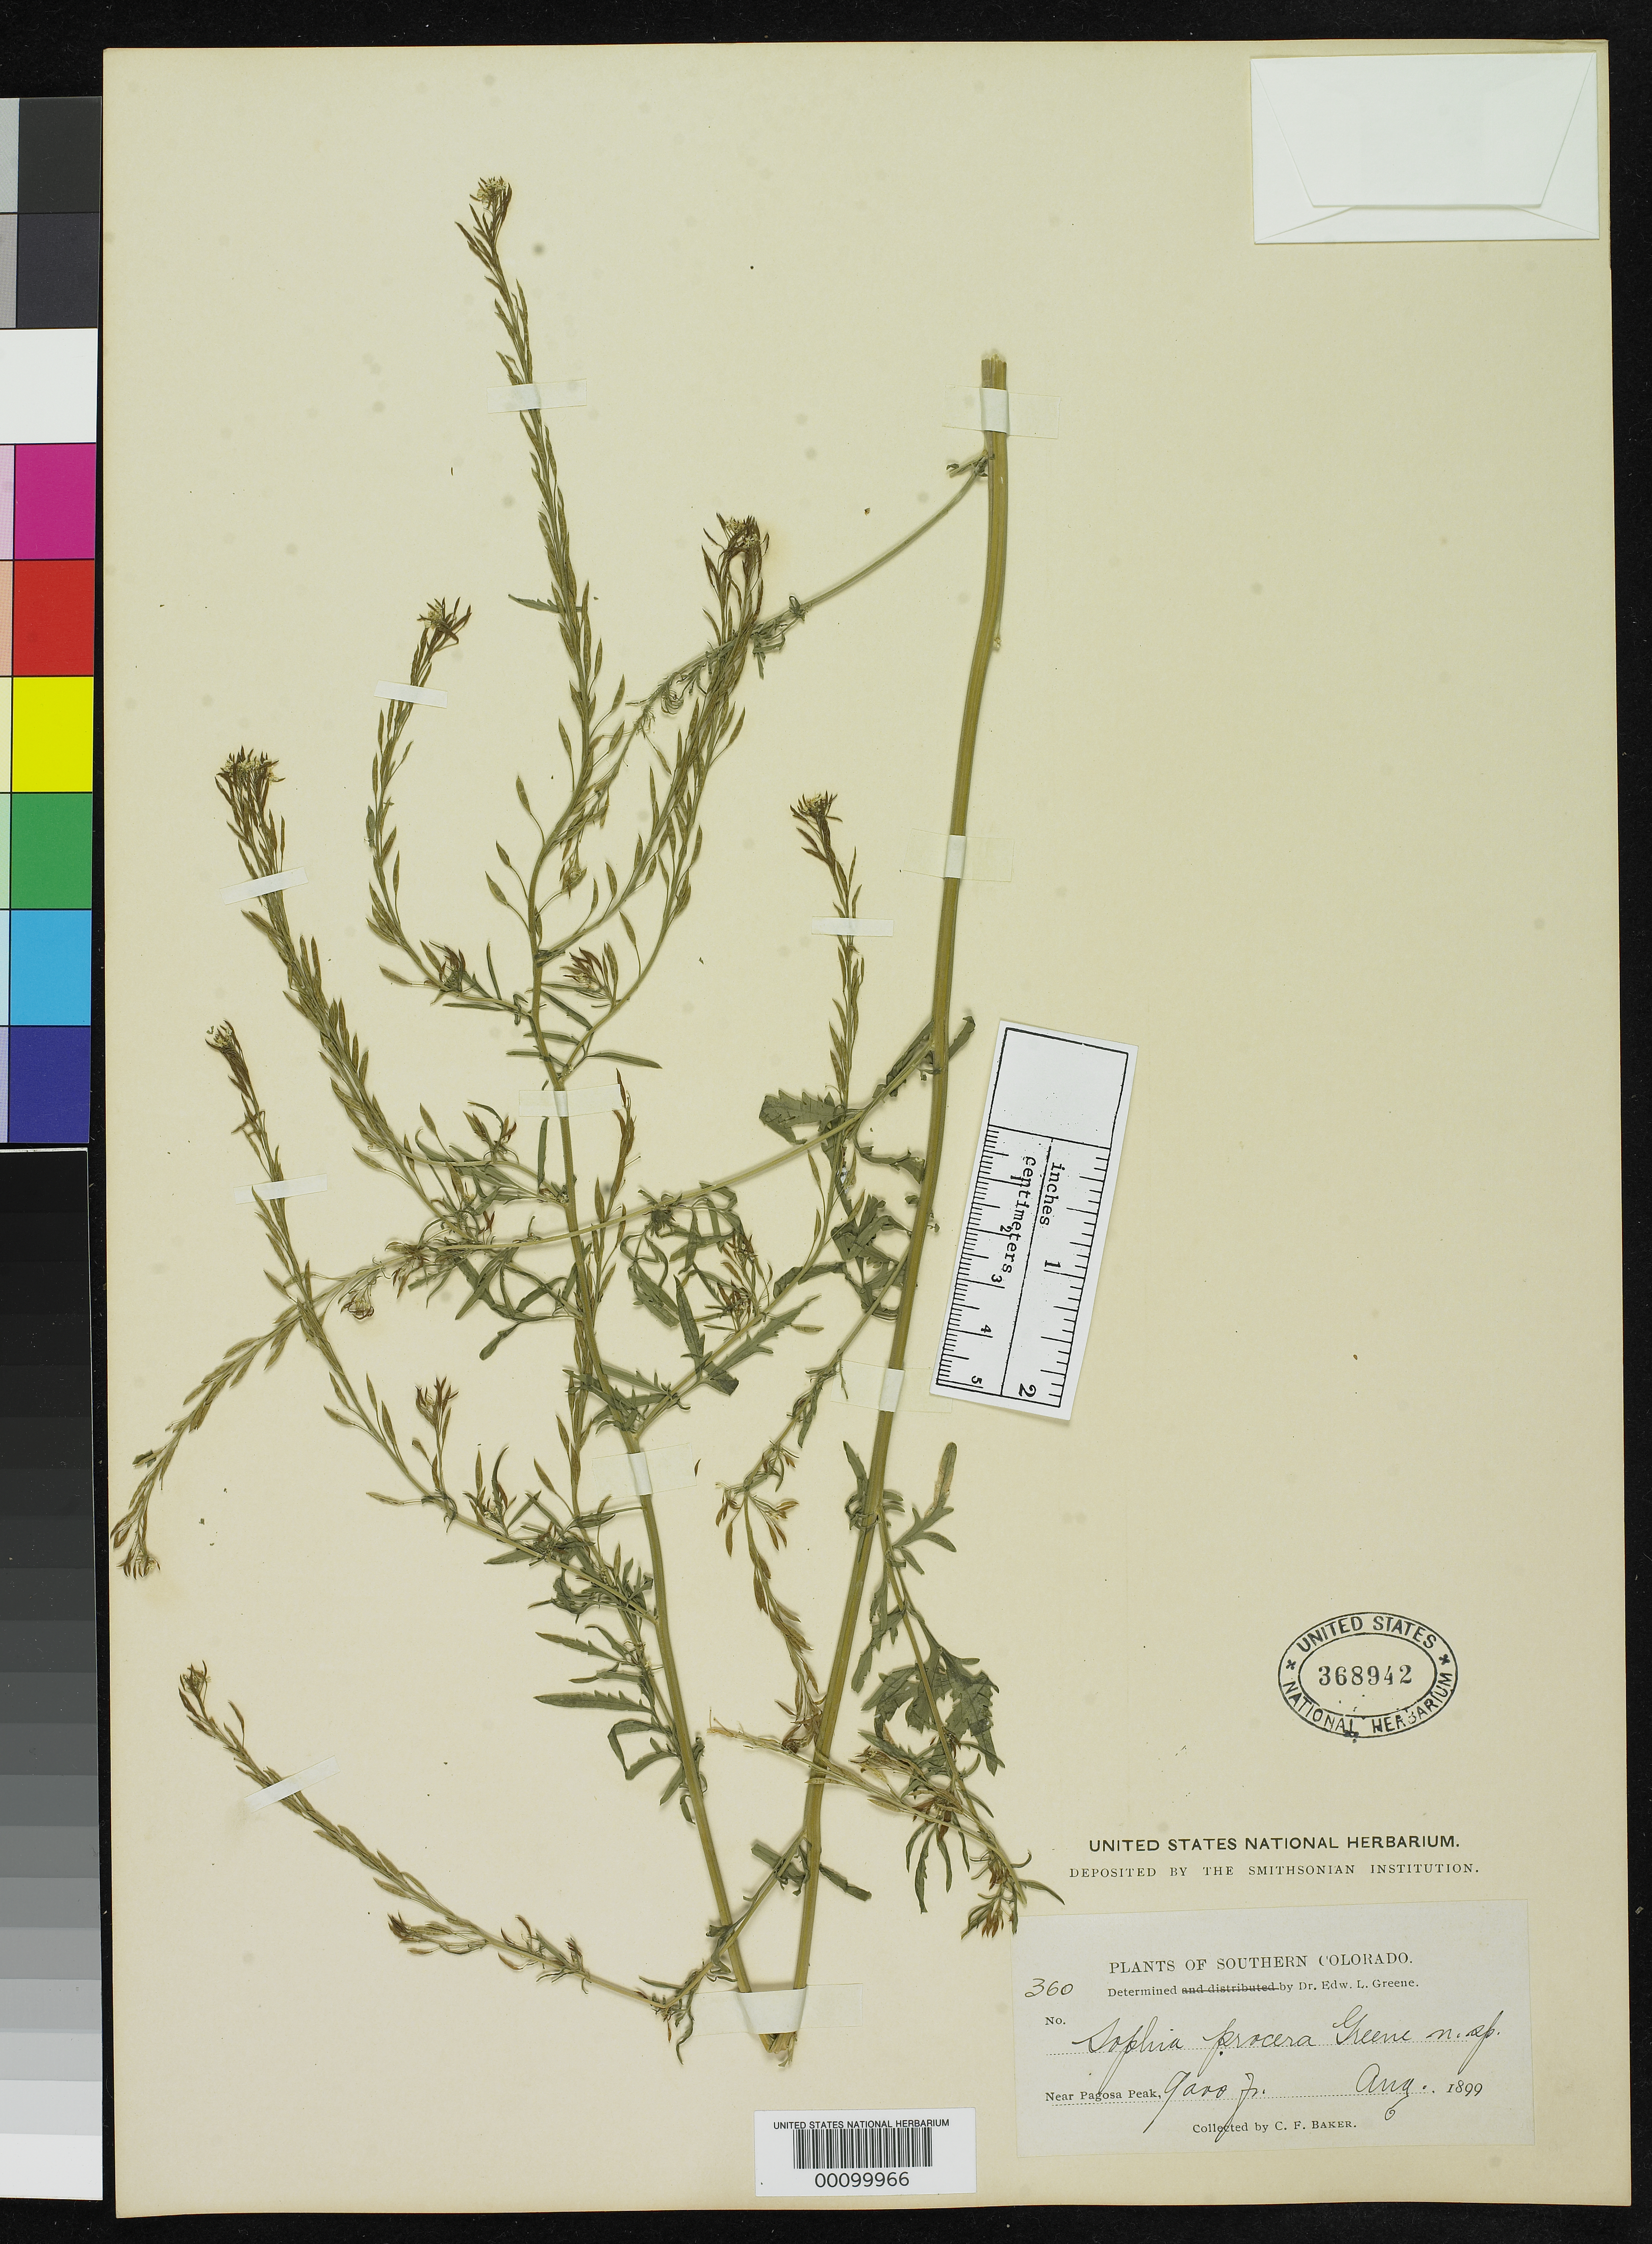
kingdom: Plantae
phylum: Tracheophyta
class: Magnoliopsida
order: Brassicales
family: Brassicaceae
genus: Sophia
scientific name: Sophia procera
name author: Greene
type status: Isotype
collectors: C. F. Baker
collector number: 360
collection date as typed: Aug 1899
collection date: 1899-08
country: United States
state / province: Colorado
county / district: Mineral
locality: Pagosa Peak.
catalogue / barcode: US 368942